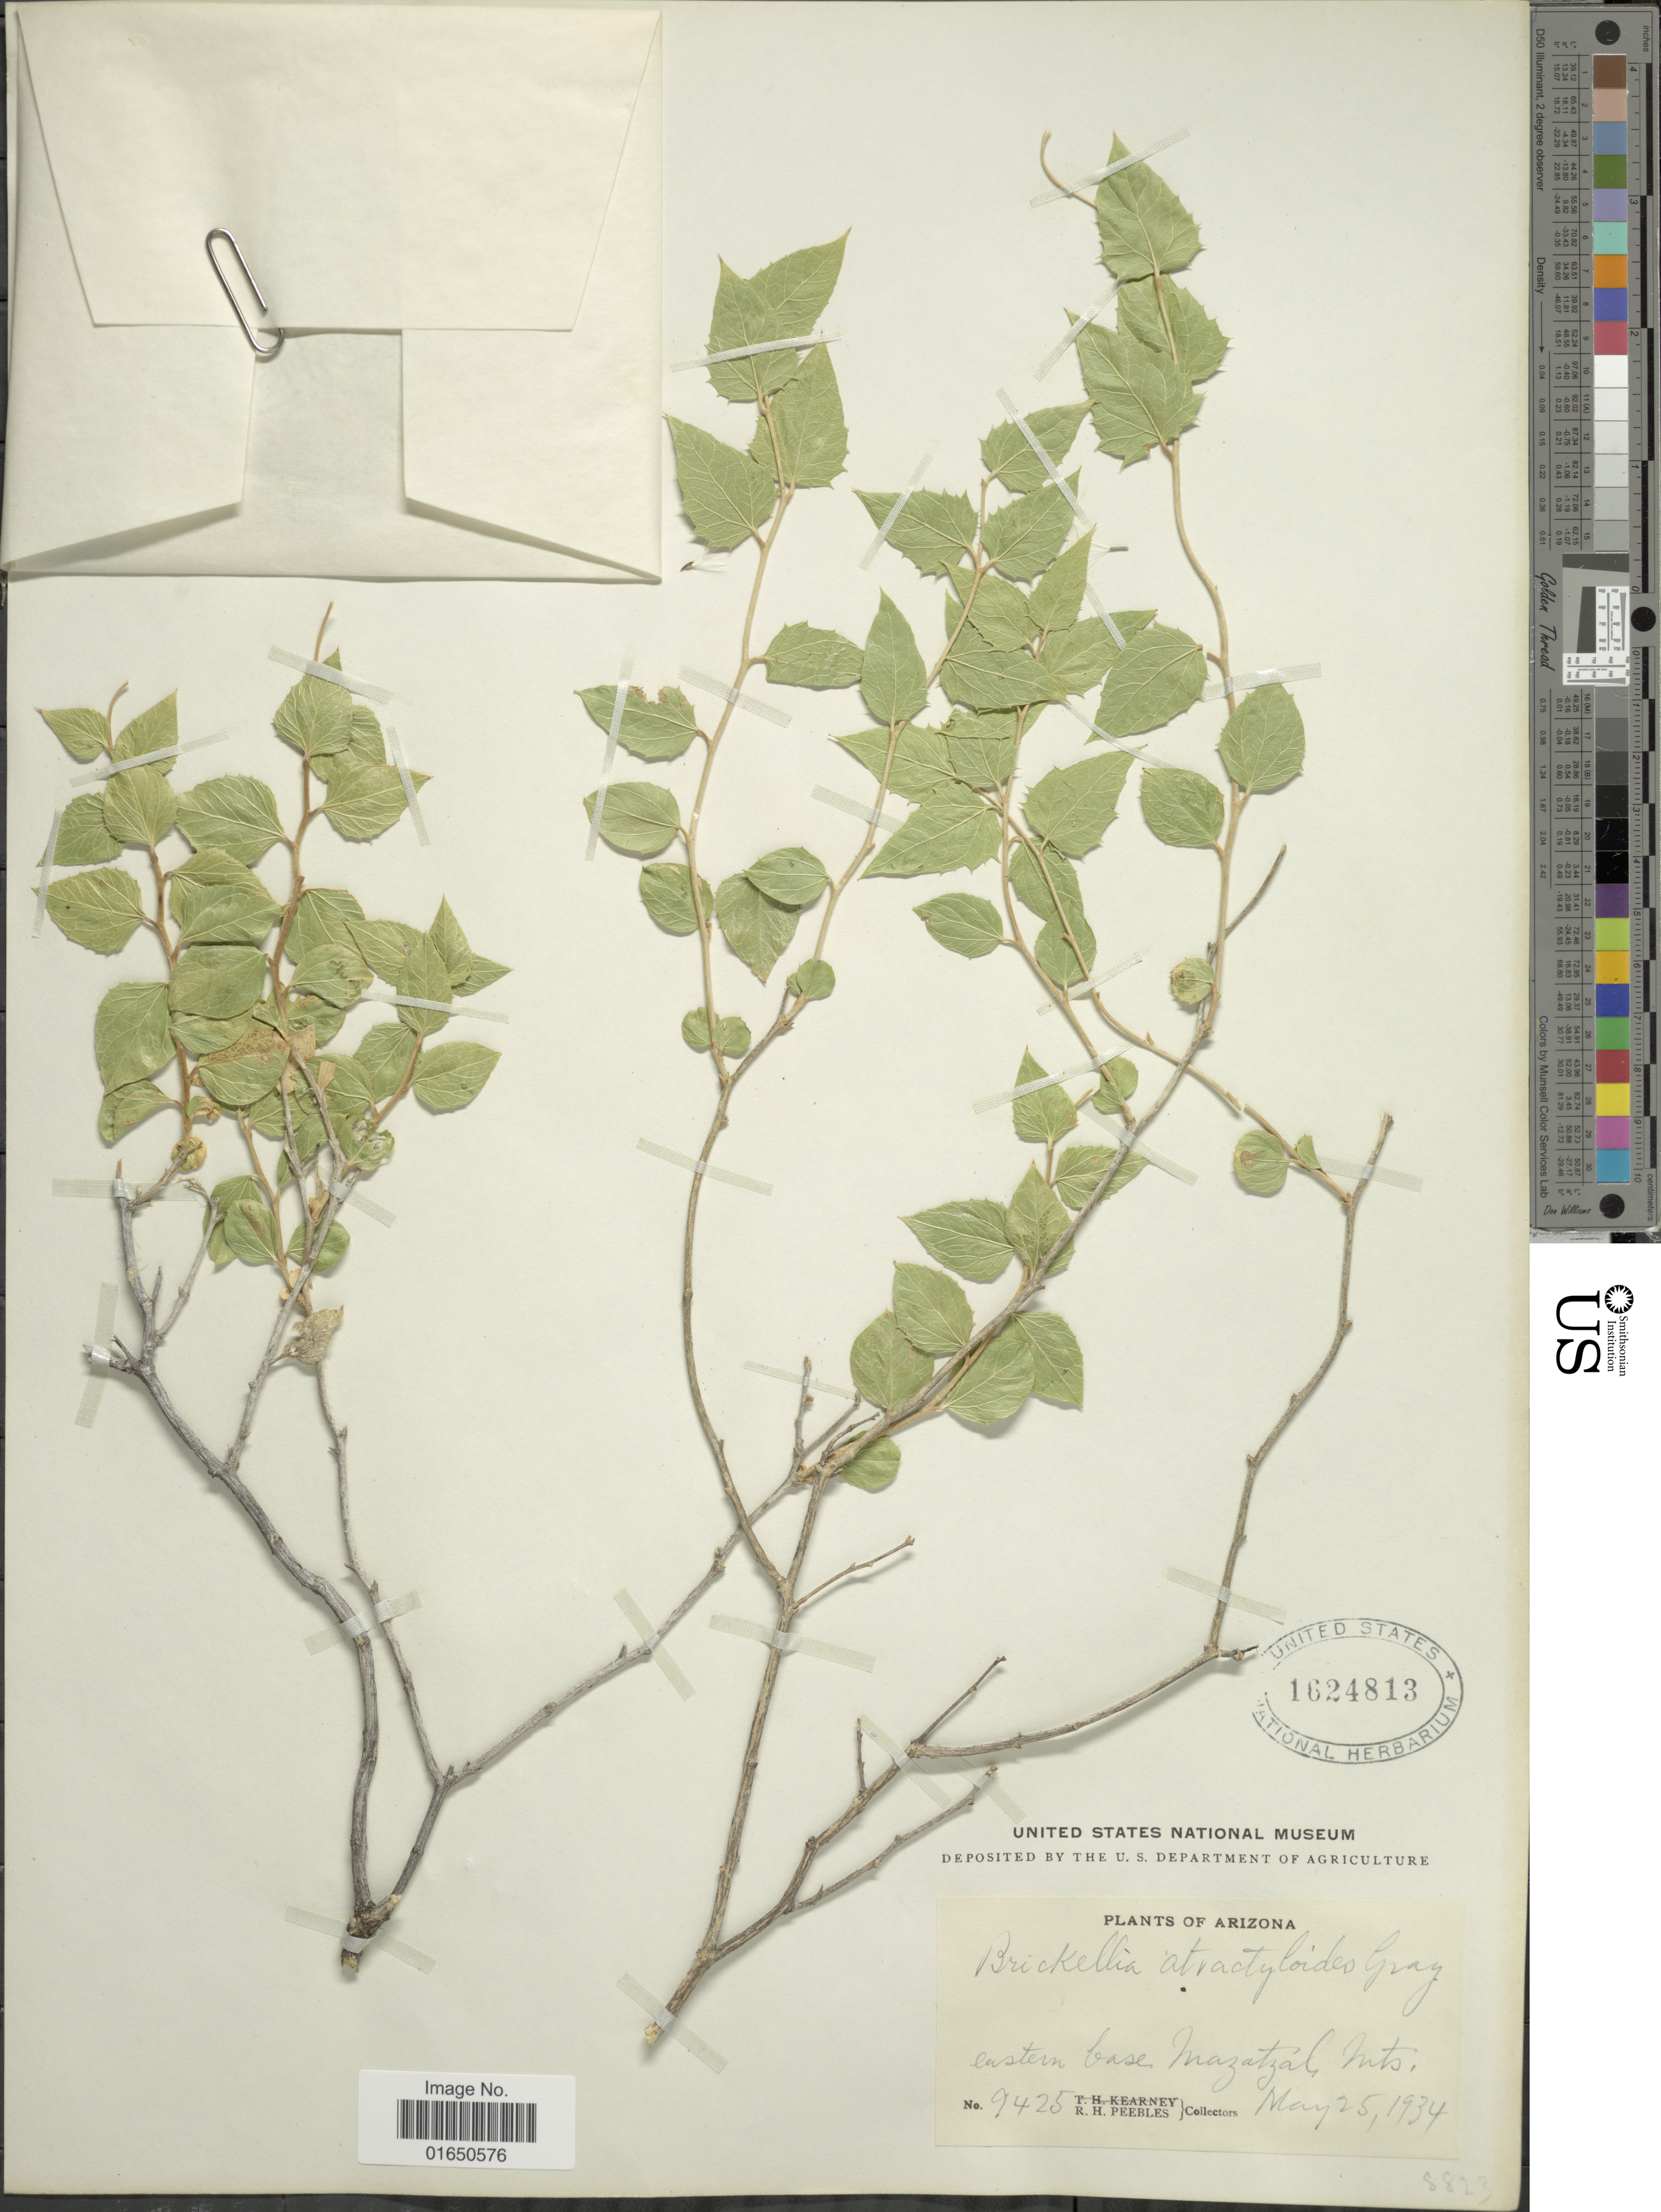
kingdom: Plantae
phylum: Tracheophyta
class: Magnoliopsida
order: Asterales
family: Asteraceae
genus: Brickellia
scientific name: Brickellia atractyloides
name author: A. Gray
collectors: R. H. Peebles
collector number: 9425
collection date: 1934-05-25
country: United States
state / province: Arizona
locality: Eastern base of Mazatzal Mts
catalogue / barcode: US 1624813